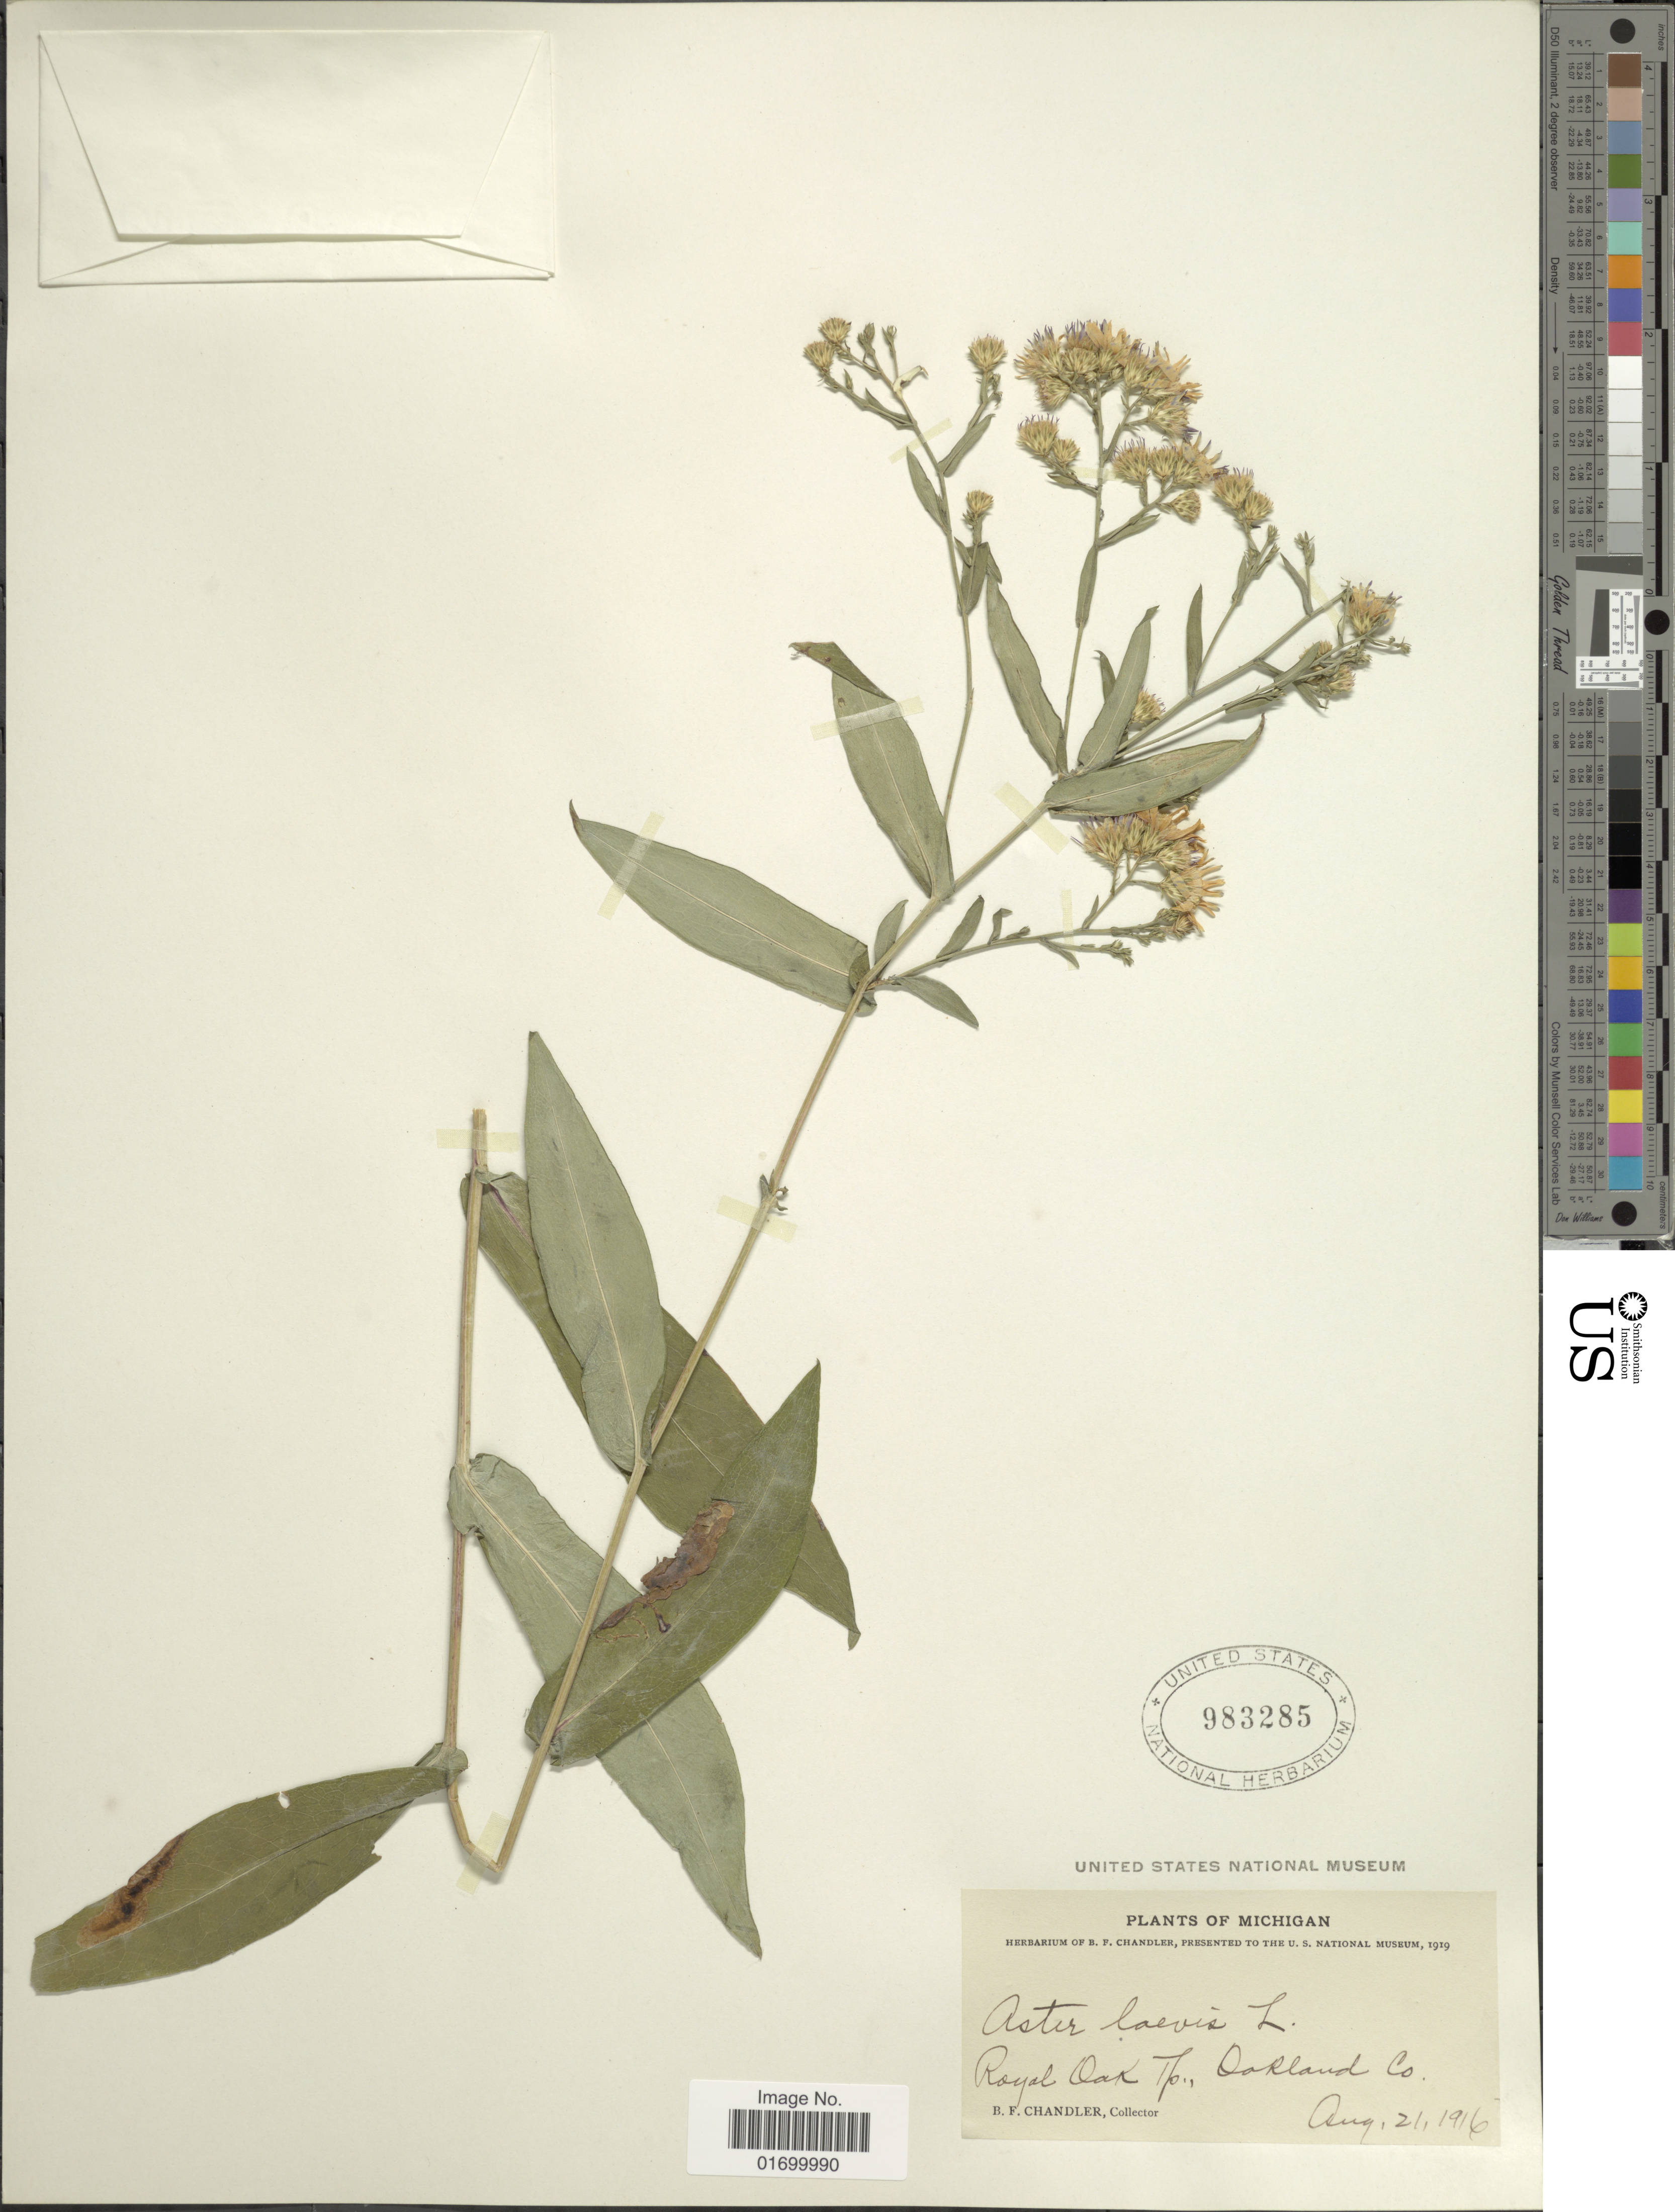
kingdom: Plantae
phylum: Tracheophyta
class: Magnoliopsida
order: Asterales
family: Asteraceae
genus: Symphyotrichum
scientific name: Symphyotrichum laeve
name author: (L.) Á. Löve & D. Löve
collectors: B. F. Chandler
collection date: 1916-08-21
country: United States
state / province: Michigan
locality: Royal Oak Tp., Oakland Co.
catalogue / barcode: US 983285